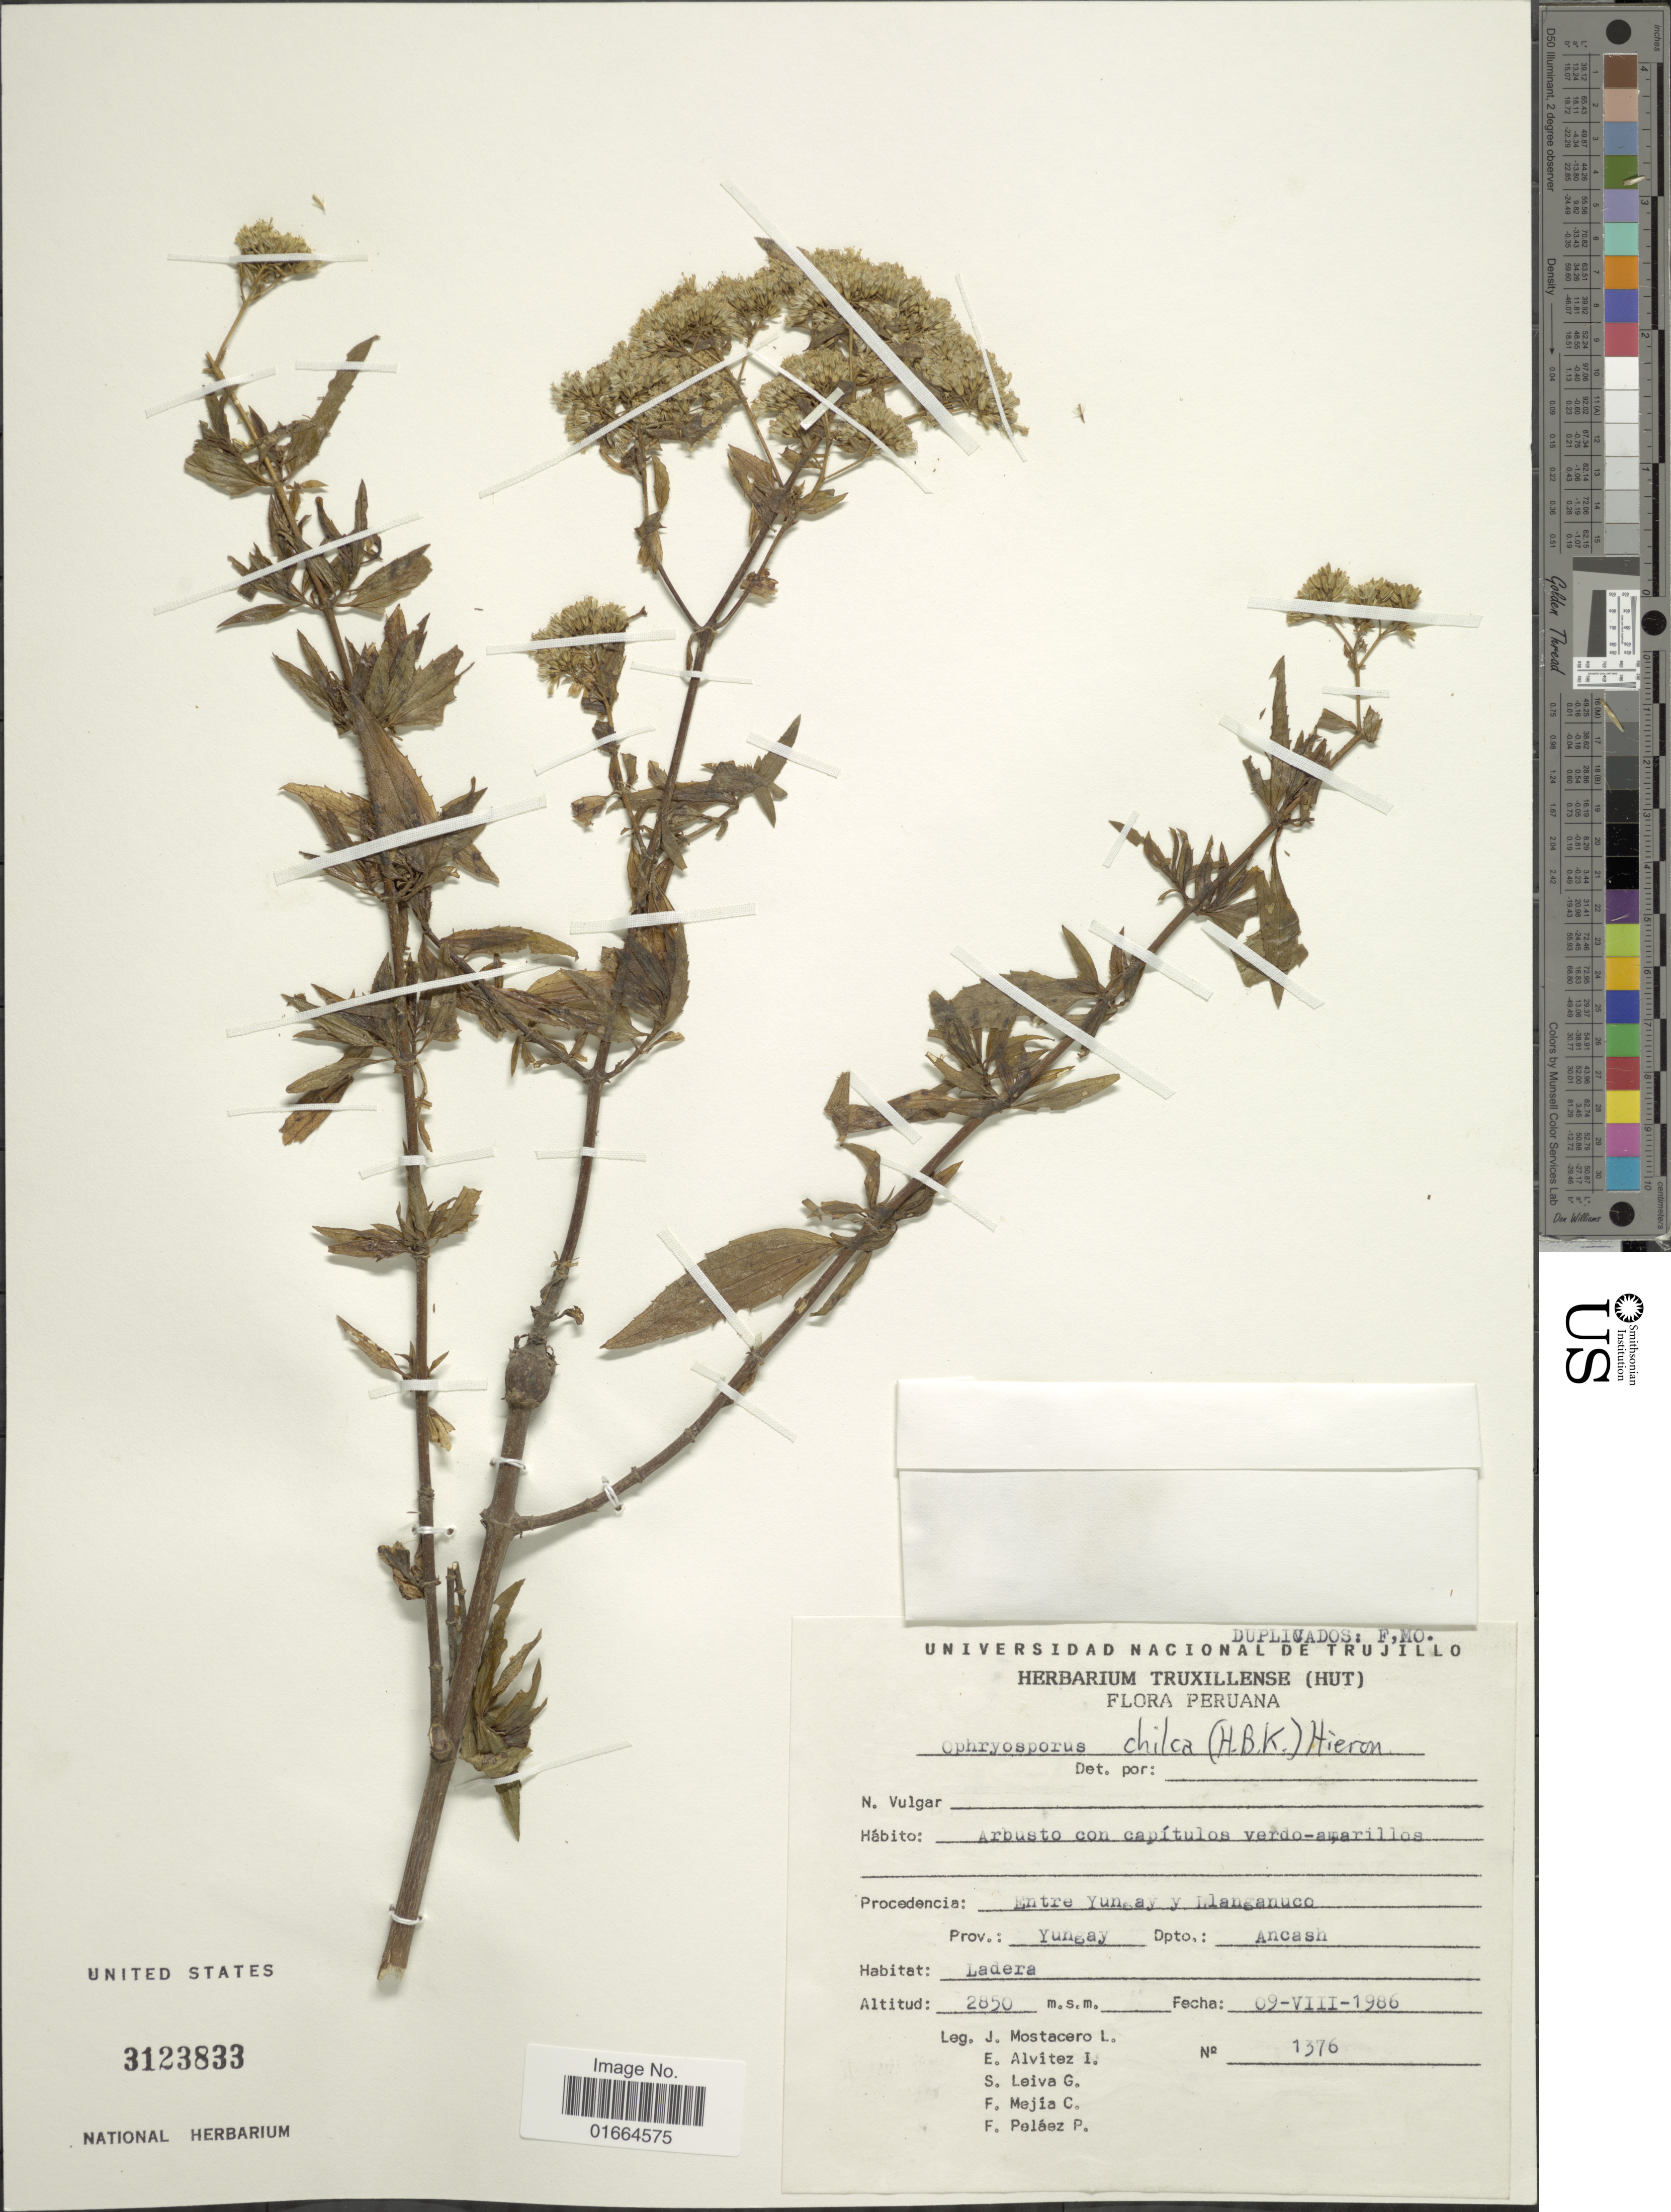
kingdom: Plantae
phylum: Tracheophyta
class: Magnoliopsida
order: Asterales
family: Asteraceae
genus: Ophryosporus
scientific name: Ophryosporus chilca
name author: (Kunth) Hieron.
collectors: J. Mostacero L., E. Alvitez I., S. Leiva G., F. Mejia C. & F. Pelaez P.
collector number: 1376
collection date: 1986-08-09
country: Peru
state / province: Ancash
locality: Procedencia: Entre Yungay y Llanganuco, Prov. Yungay, Dpto, : Ancash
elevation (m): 2850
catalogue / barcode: US 3123833